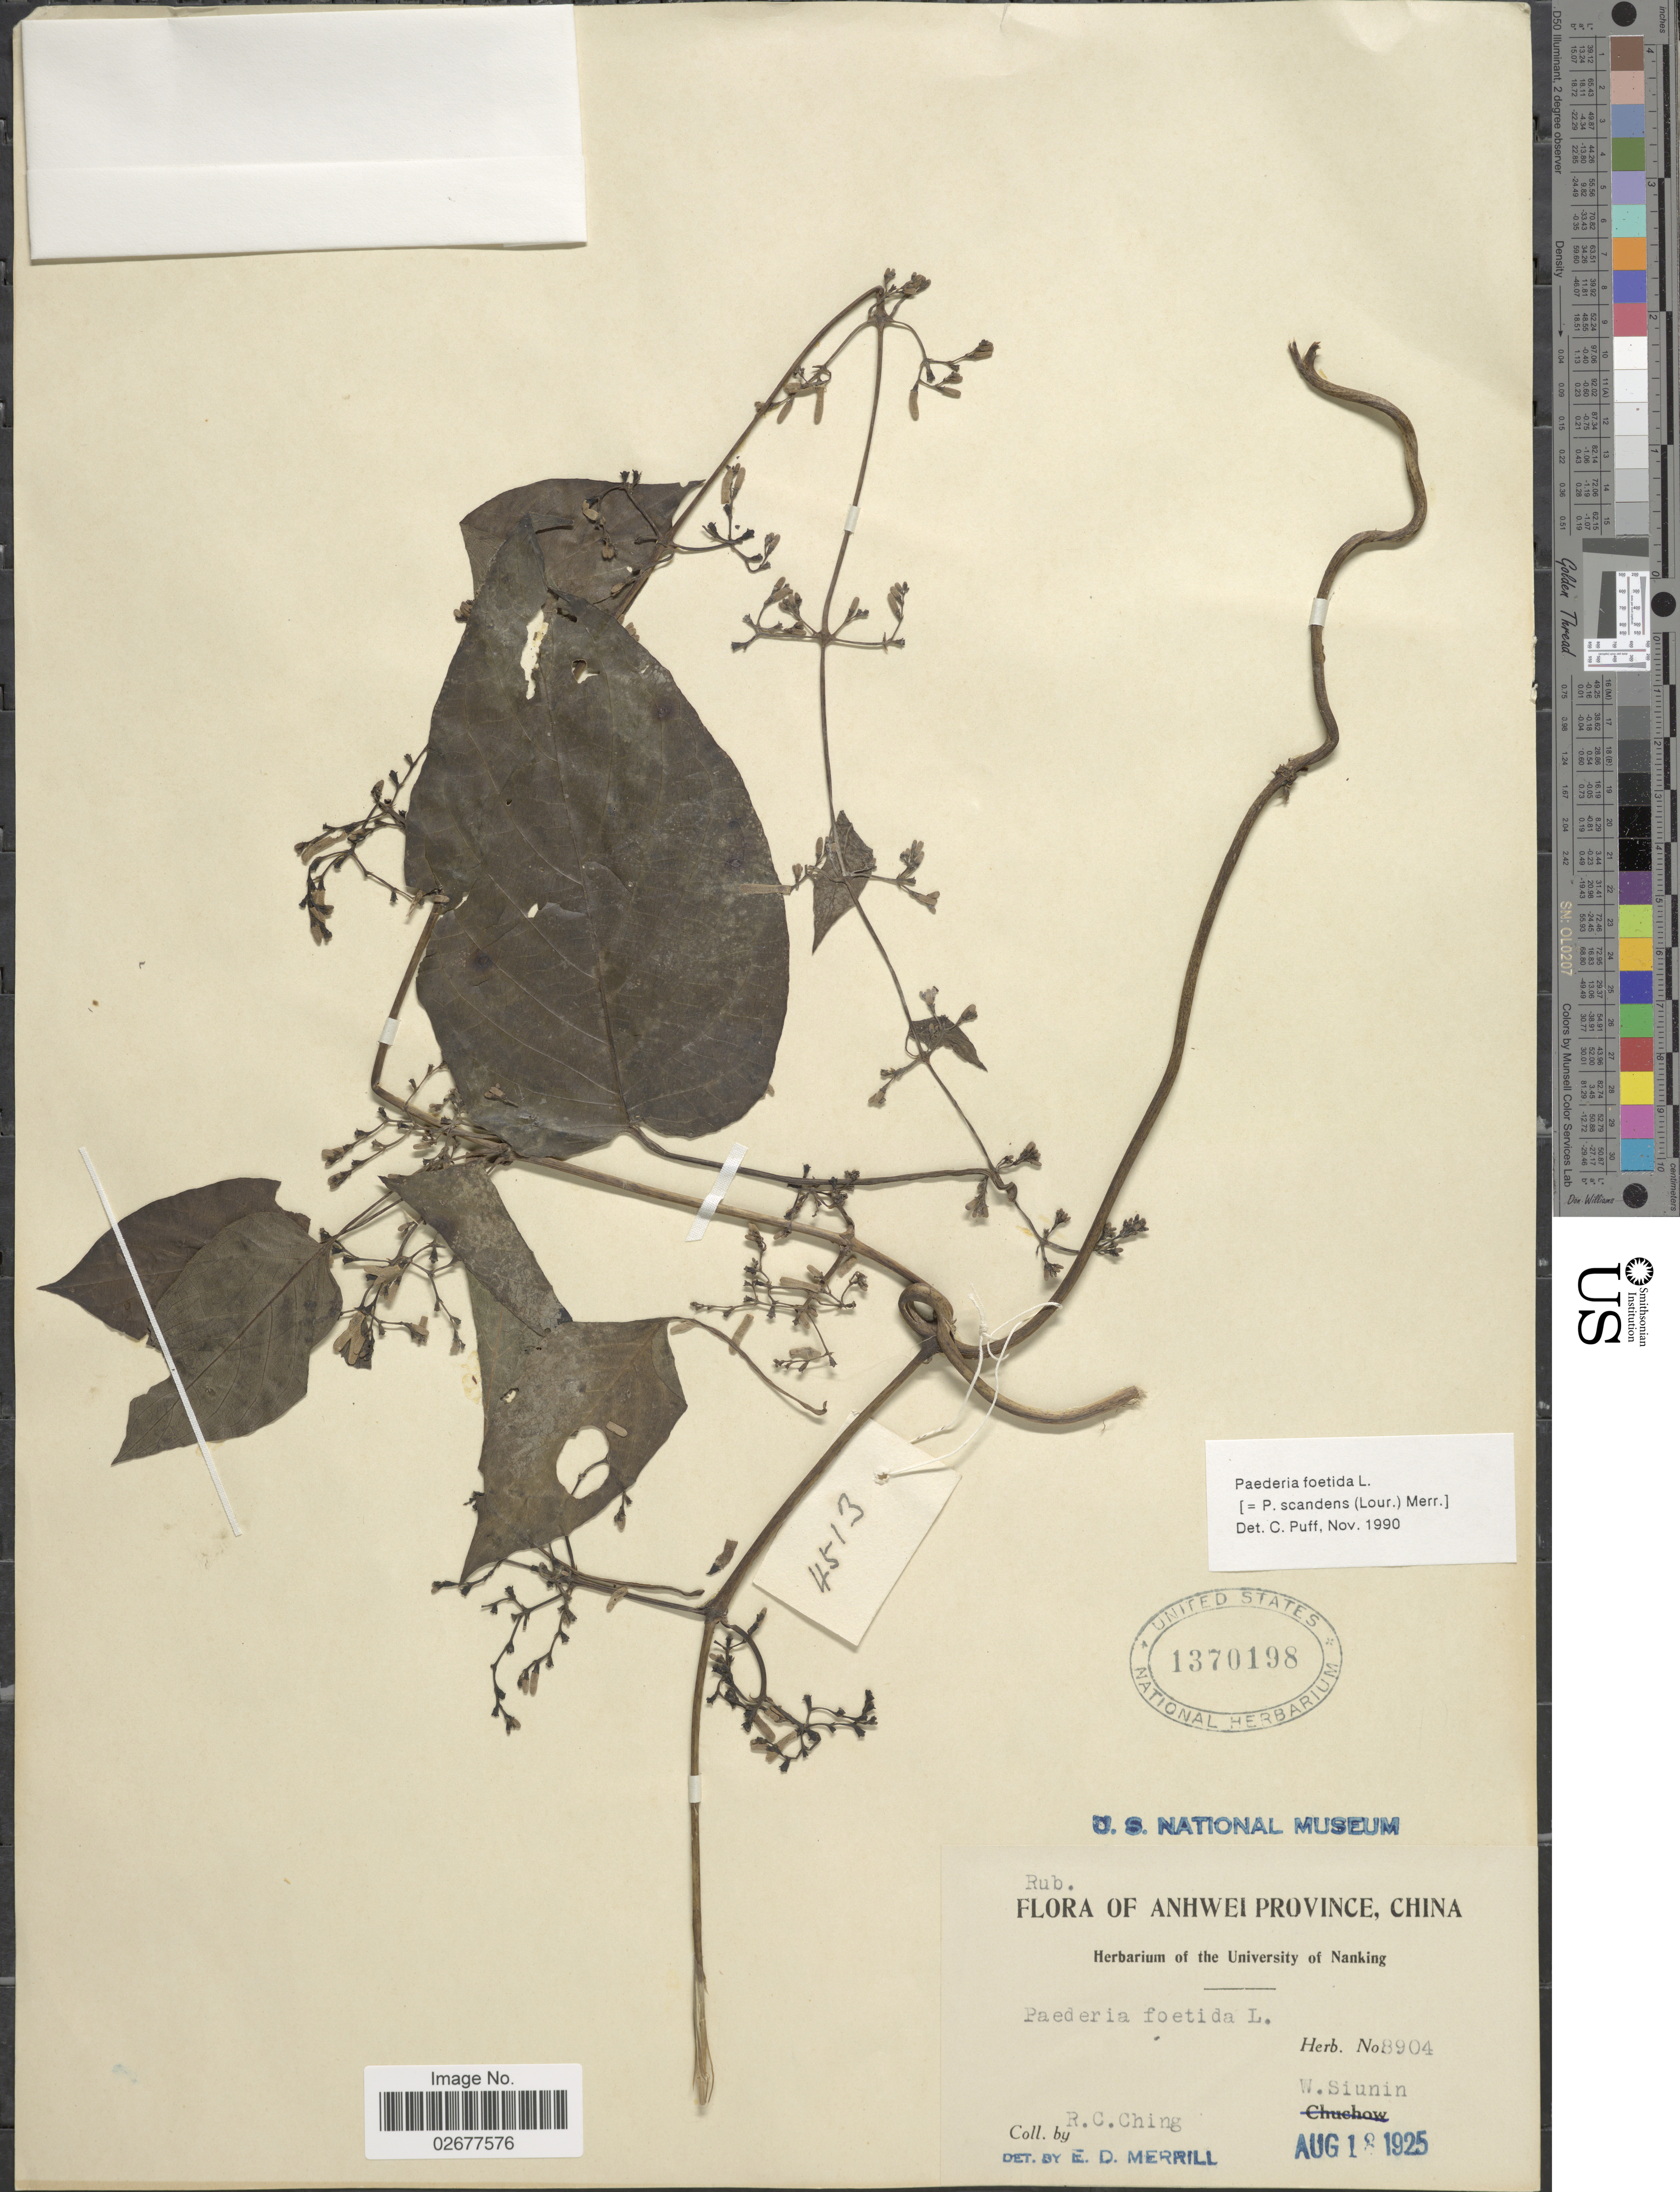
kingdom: Plantae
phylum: Tracheophyta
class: Magnoliopsida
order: Gentianales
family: Rubiaceae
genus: Paederia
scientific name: Paederia foetida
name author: Wall.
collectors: R. C. Ching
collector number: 8904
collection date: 1925-08-18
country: China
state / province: Anhui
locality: Anhwei Province. W. Siunin.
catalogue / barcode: US 1370198